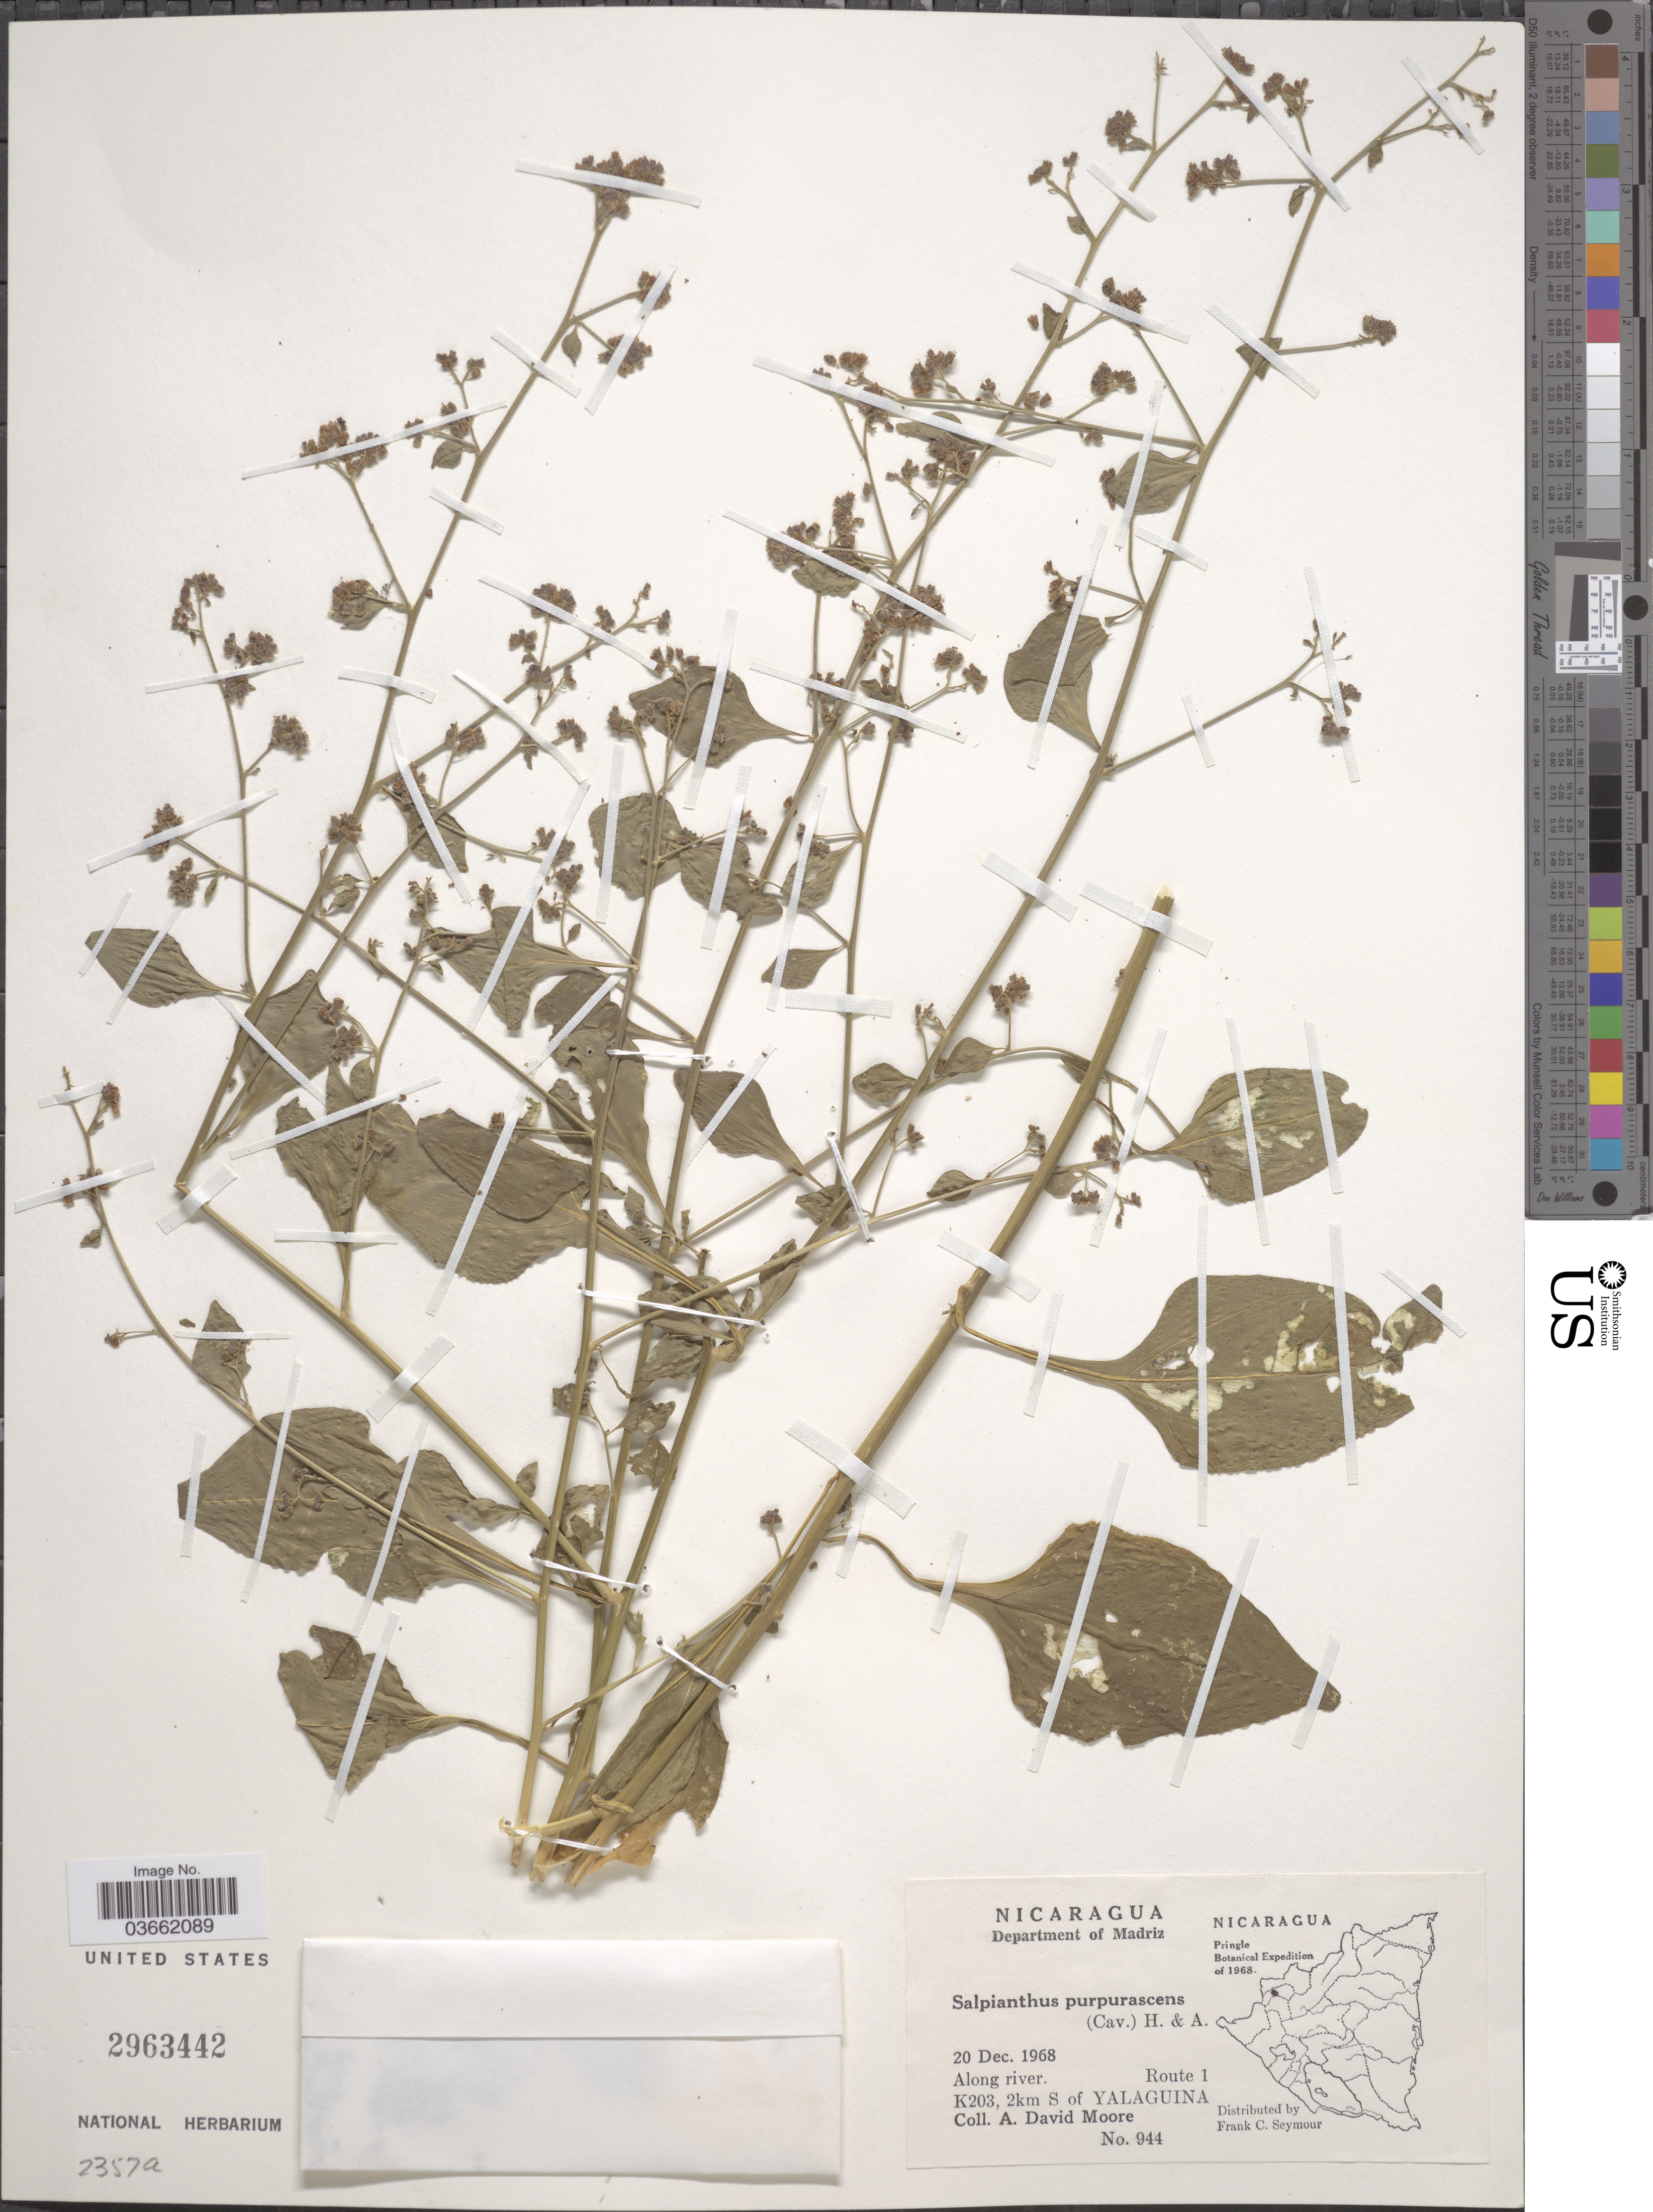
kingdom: Plantae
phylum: Tracheophyta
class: Magnoliopsida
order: Caryophyllales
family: Nyctaginaceae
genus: Salpianthus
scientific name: Salpianthus purpurascens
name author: (Cav. ex Lag.) Hook. & Arn.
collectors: A. Moore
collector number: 944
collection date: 1968-12-20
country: Nicaragua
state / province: Madriz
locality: Department of Madriz. Along river. Route 1 K203, 2km S of Yalaguina.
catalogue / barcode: US 2963442